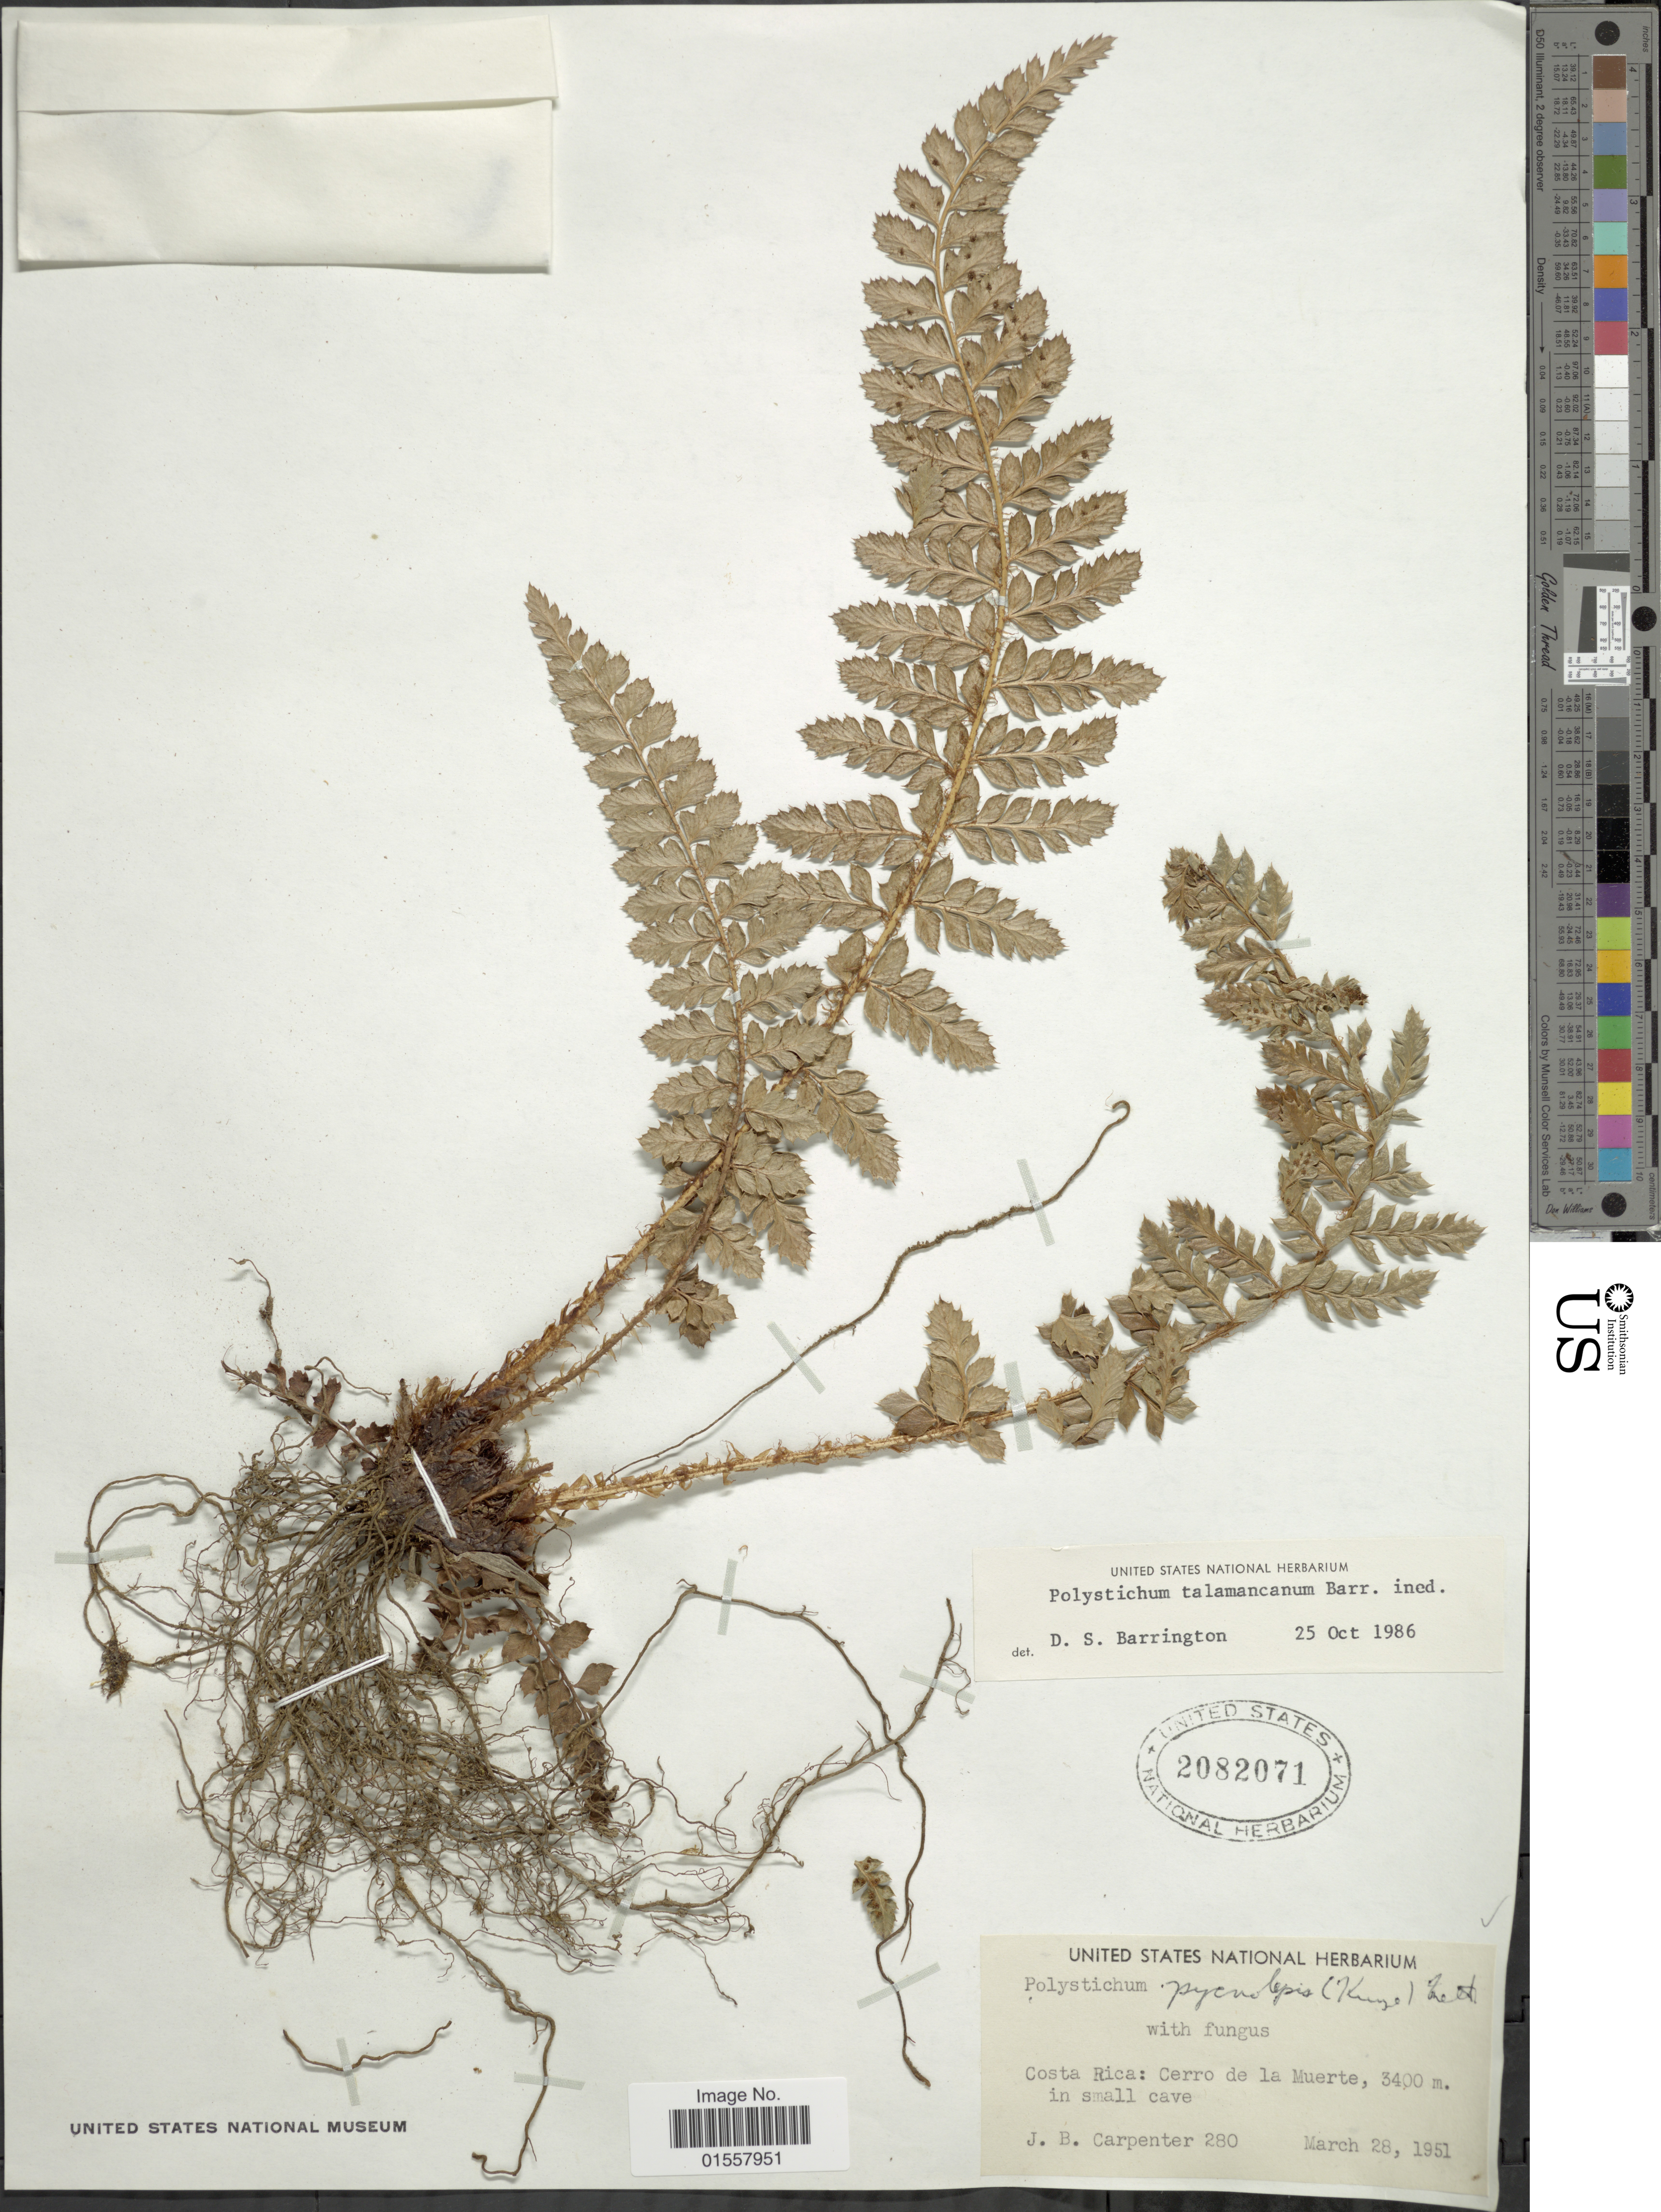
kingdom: Plantae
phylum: Tracheophyta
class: Polypodiopsida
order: Polypodiales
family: Dryopteridaceae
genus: Polystichum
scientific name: Polystichum talamancanum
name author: Barrington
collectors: J. Carpenter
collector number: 280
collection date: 1951-03-28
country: Costa Rica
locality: Costa Rica:Cerro de la Muerte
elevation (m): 3400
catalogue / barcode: US 2082071